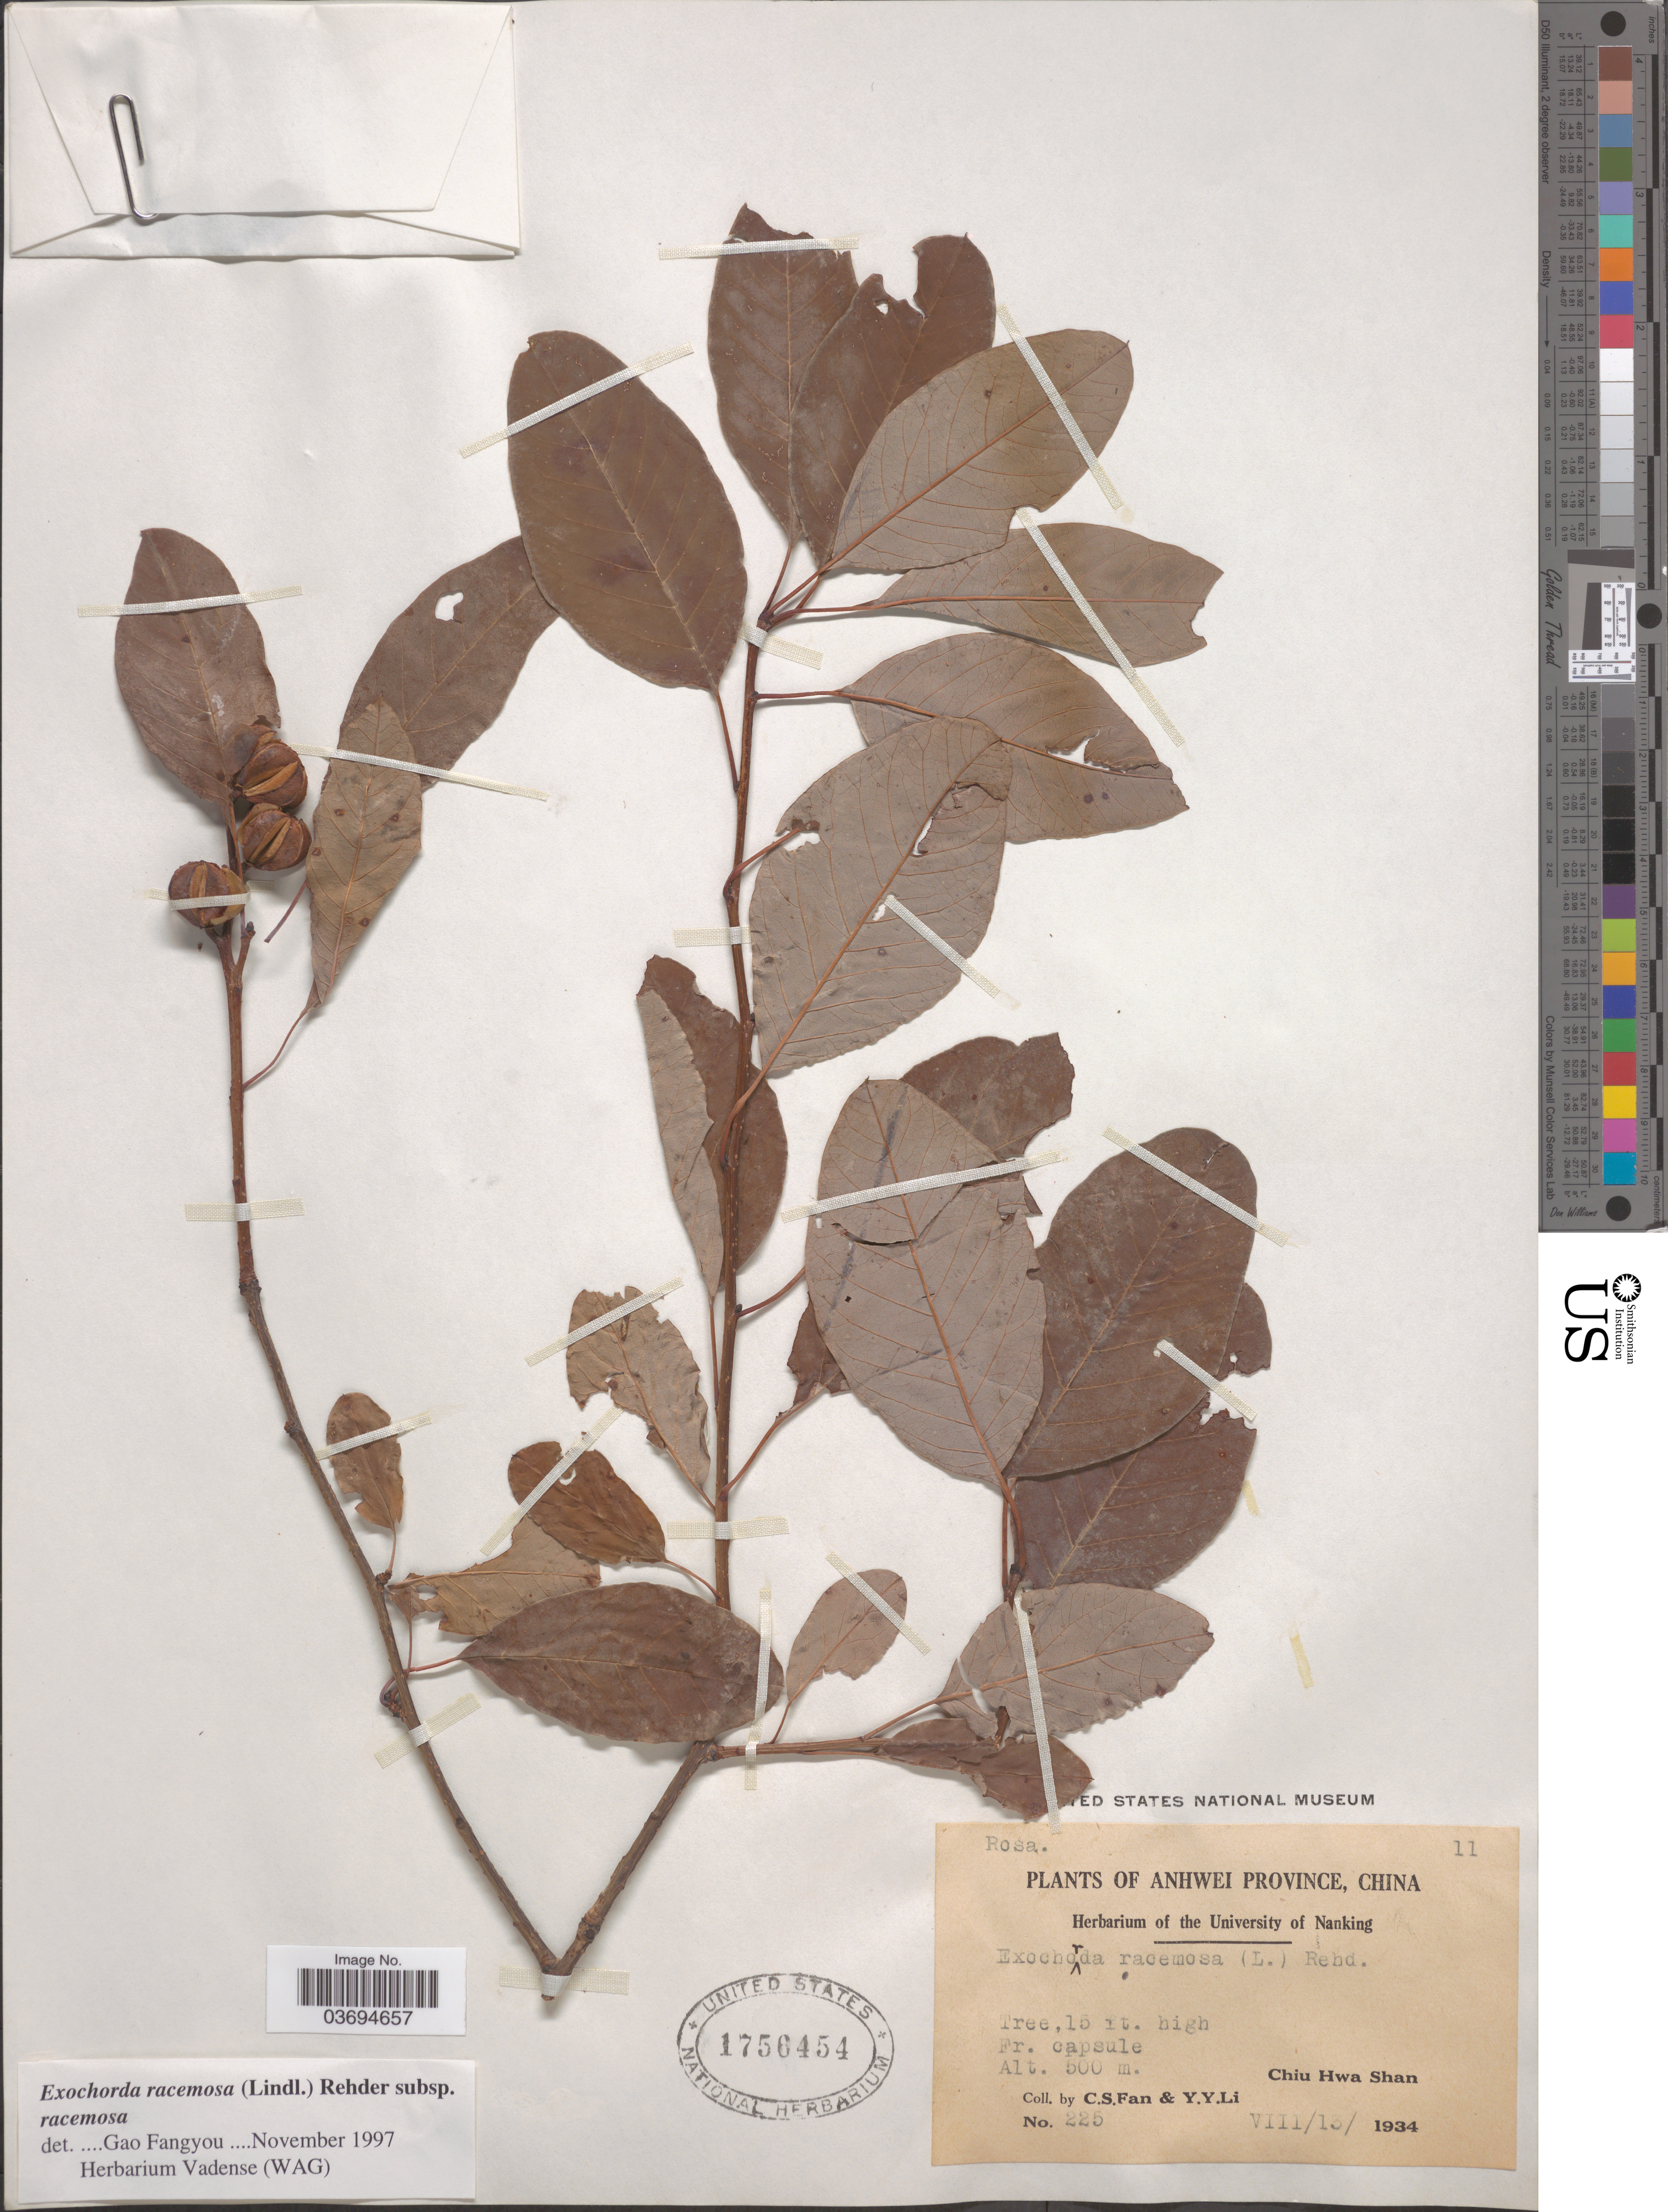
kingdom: Plantae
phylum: Tracheophyta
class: Magnoliopsida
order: Rosales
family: Rosaceae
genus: Exochorda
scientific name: Exochorda racemosa subsp. racemosa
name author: (Fortune ex Lindl.) Rehder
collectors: C. S. Fan & Y. Y. Li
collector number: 225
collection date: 1934-08-13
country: China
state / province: Anhui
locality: Anhwei Province. Chiu Hwa Shan.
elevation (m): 500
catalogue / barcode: US 1756454